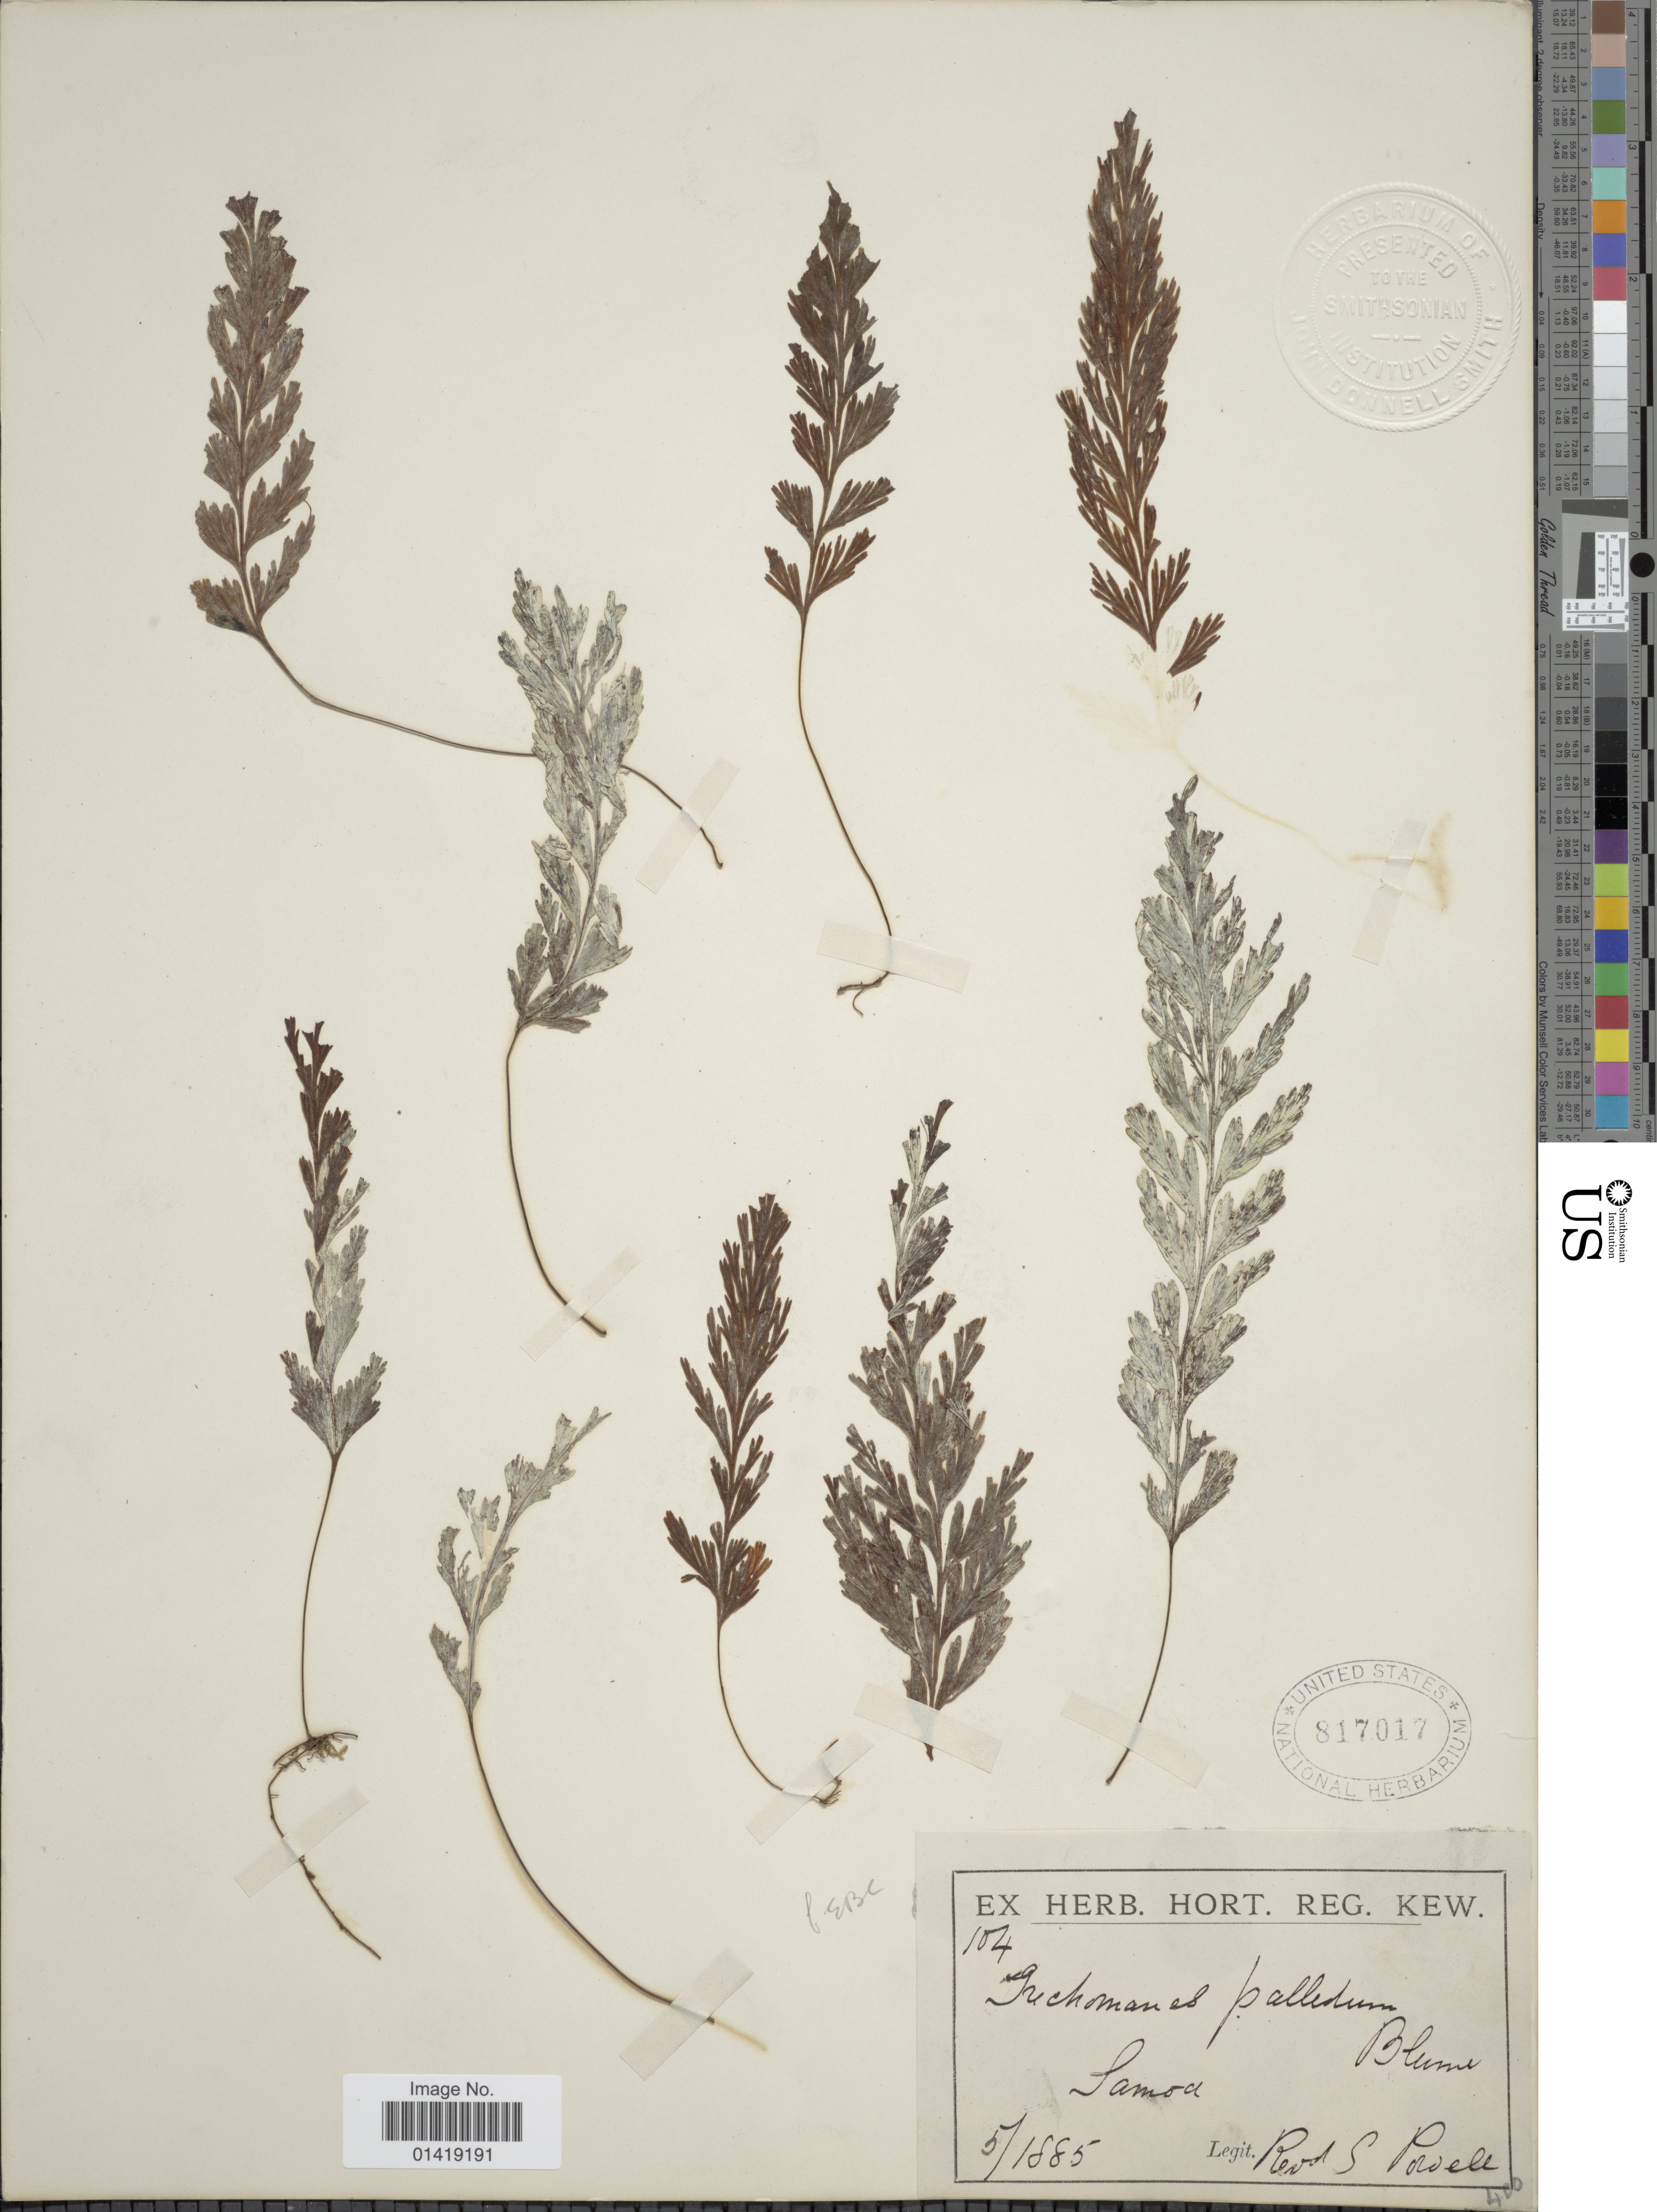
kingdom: Plantae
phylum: Tracheophyta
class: Polypodiopsida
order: Hymenophyllales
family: Hymenophyllaceae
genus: Hymenophyllum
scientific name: Hymenophyllum pallidum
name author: (Blume) Ebihara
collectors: S. Porvele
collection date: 1885-05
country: American Samoa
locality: Samoa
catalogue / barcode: US 817017